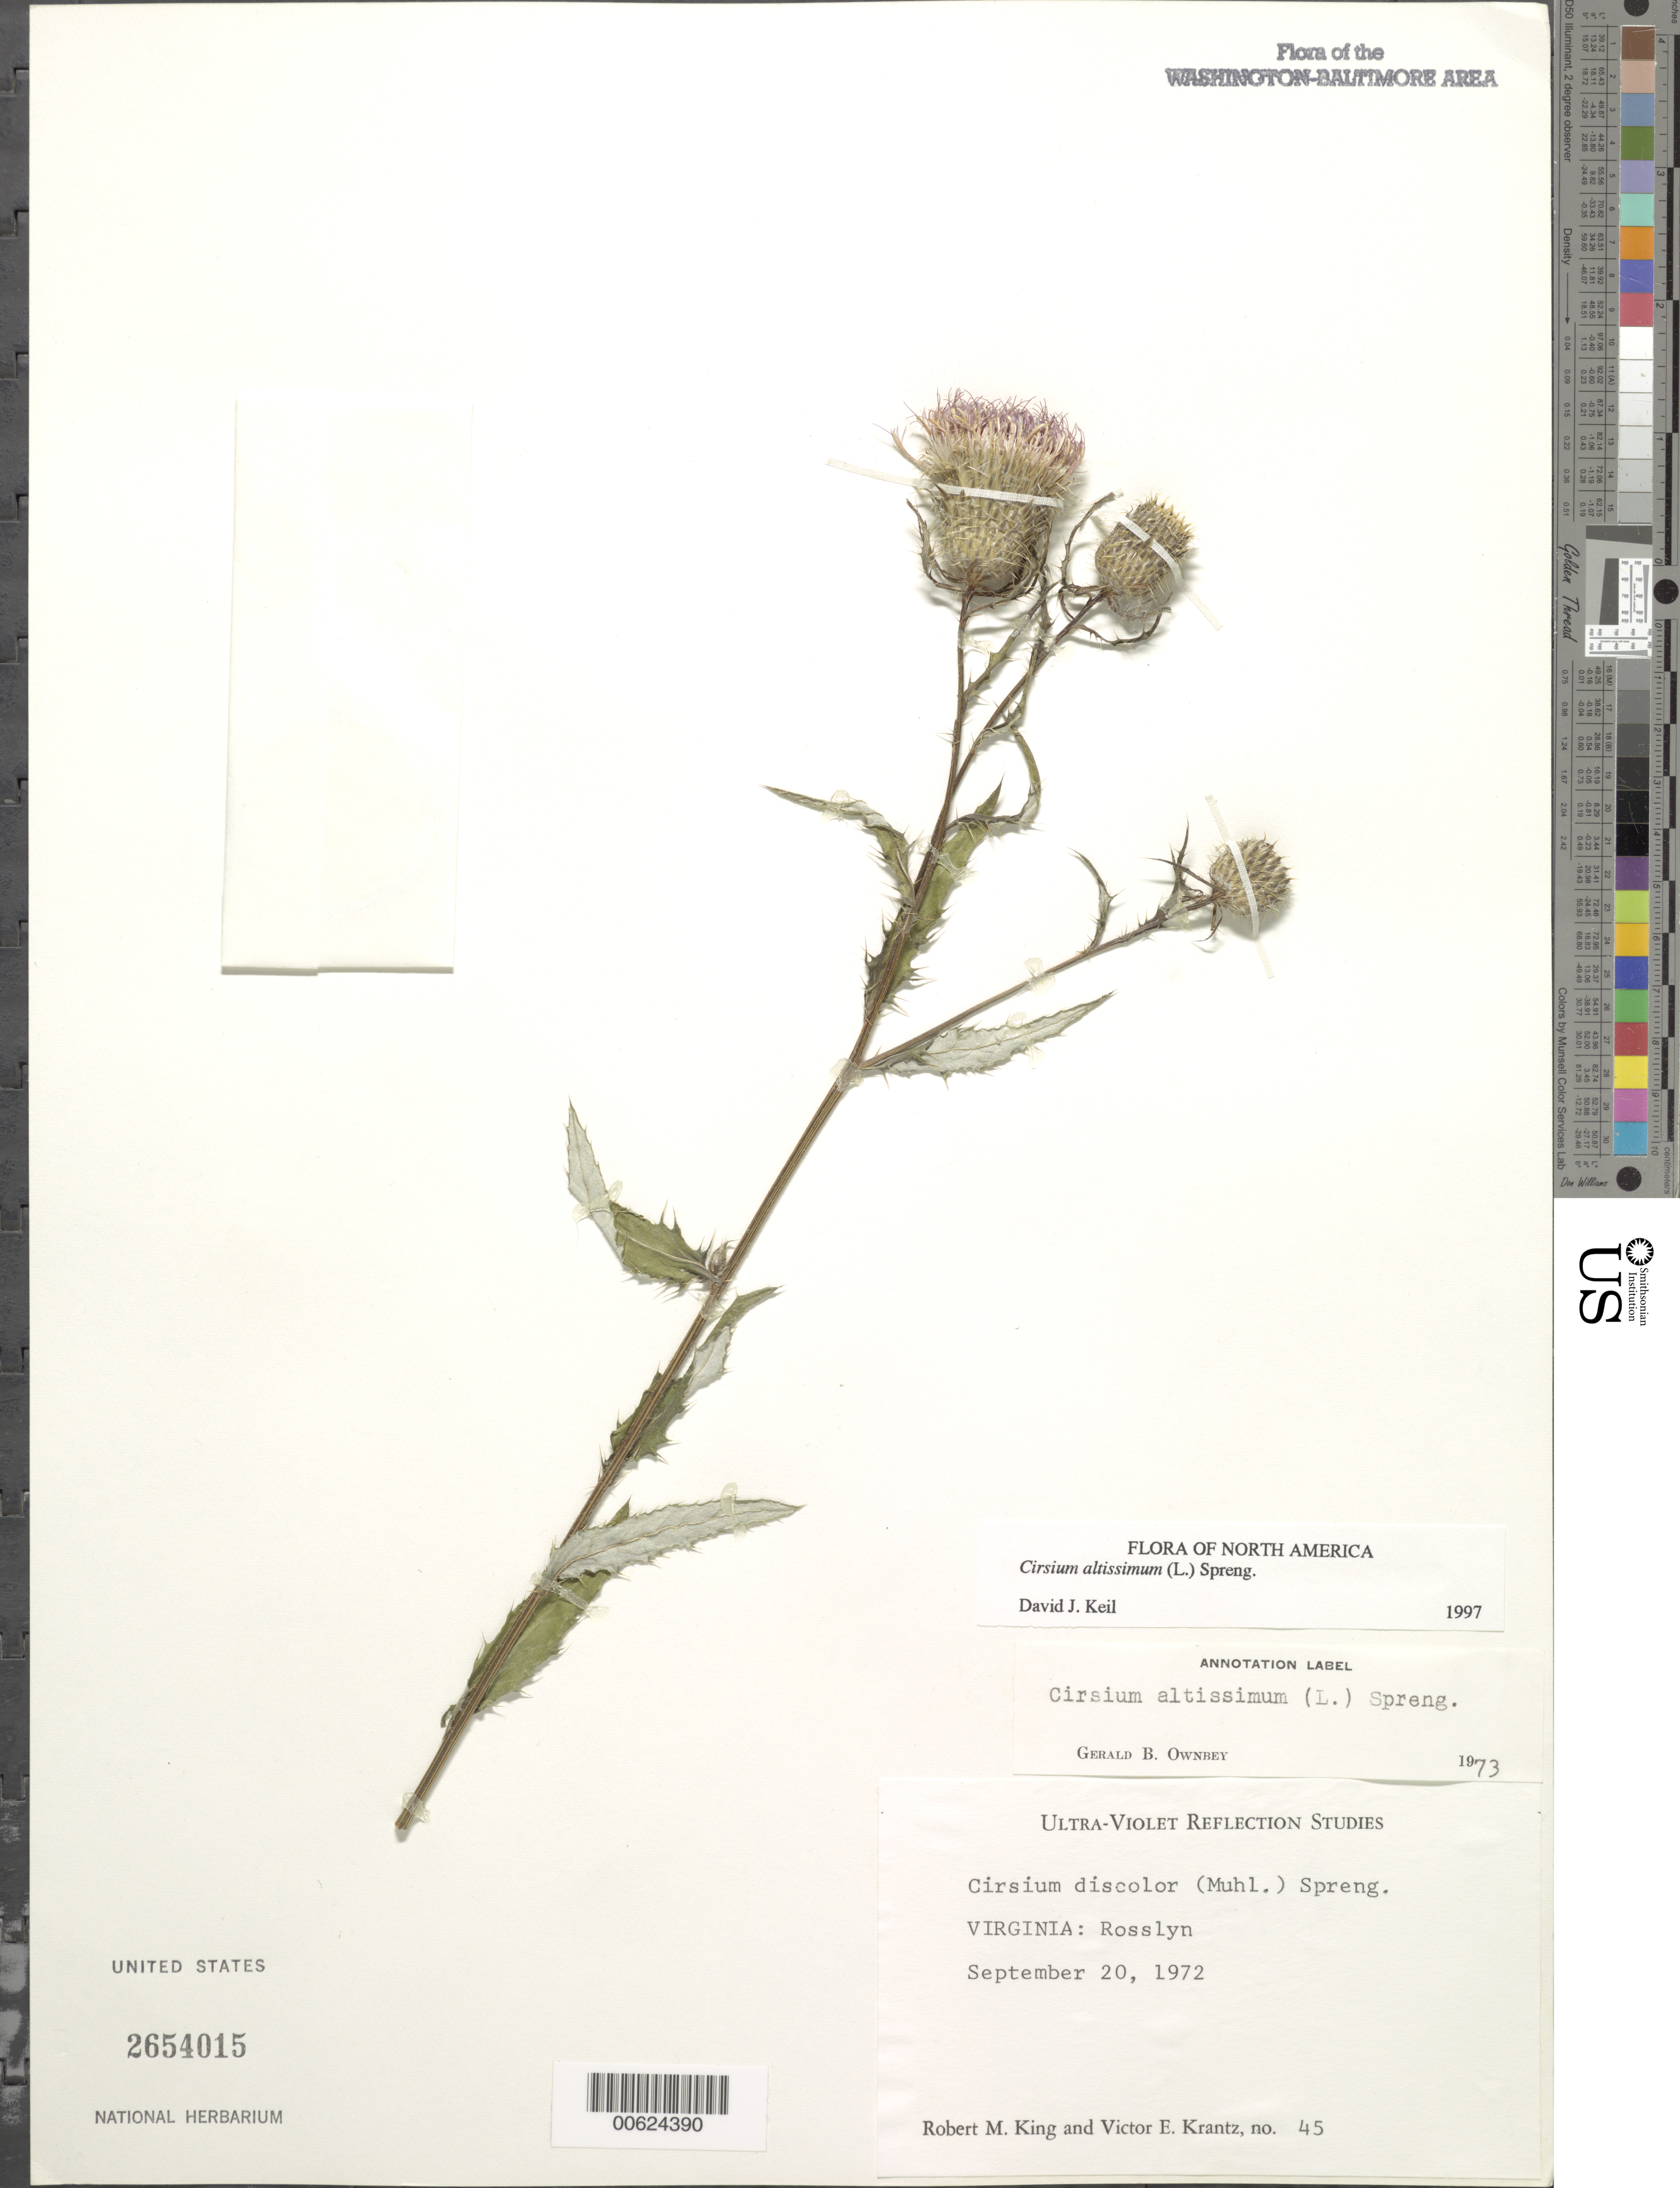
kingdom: Plantae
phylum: Tracheophyta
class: Magnoliopsida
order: Asterales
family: Asteraceae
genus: Cirsium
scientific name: Cirsium altissimum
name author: (L.) Hill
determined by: Keil, D. J.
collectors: R. M. King & V. Krantz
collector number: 45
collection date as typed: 20 Sep 1972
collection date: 1972-09-20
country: United States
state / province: Virginia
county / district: Arlington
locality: Rosslyn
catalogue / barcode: US 2654015